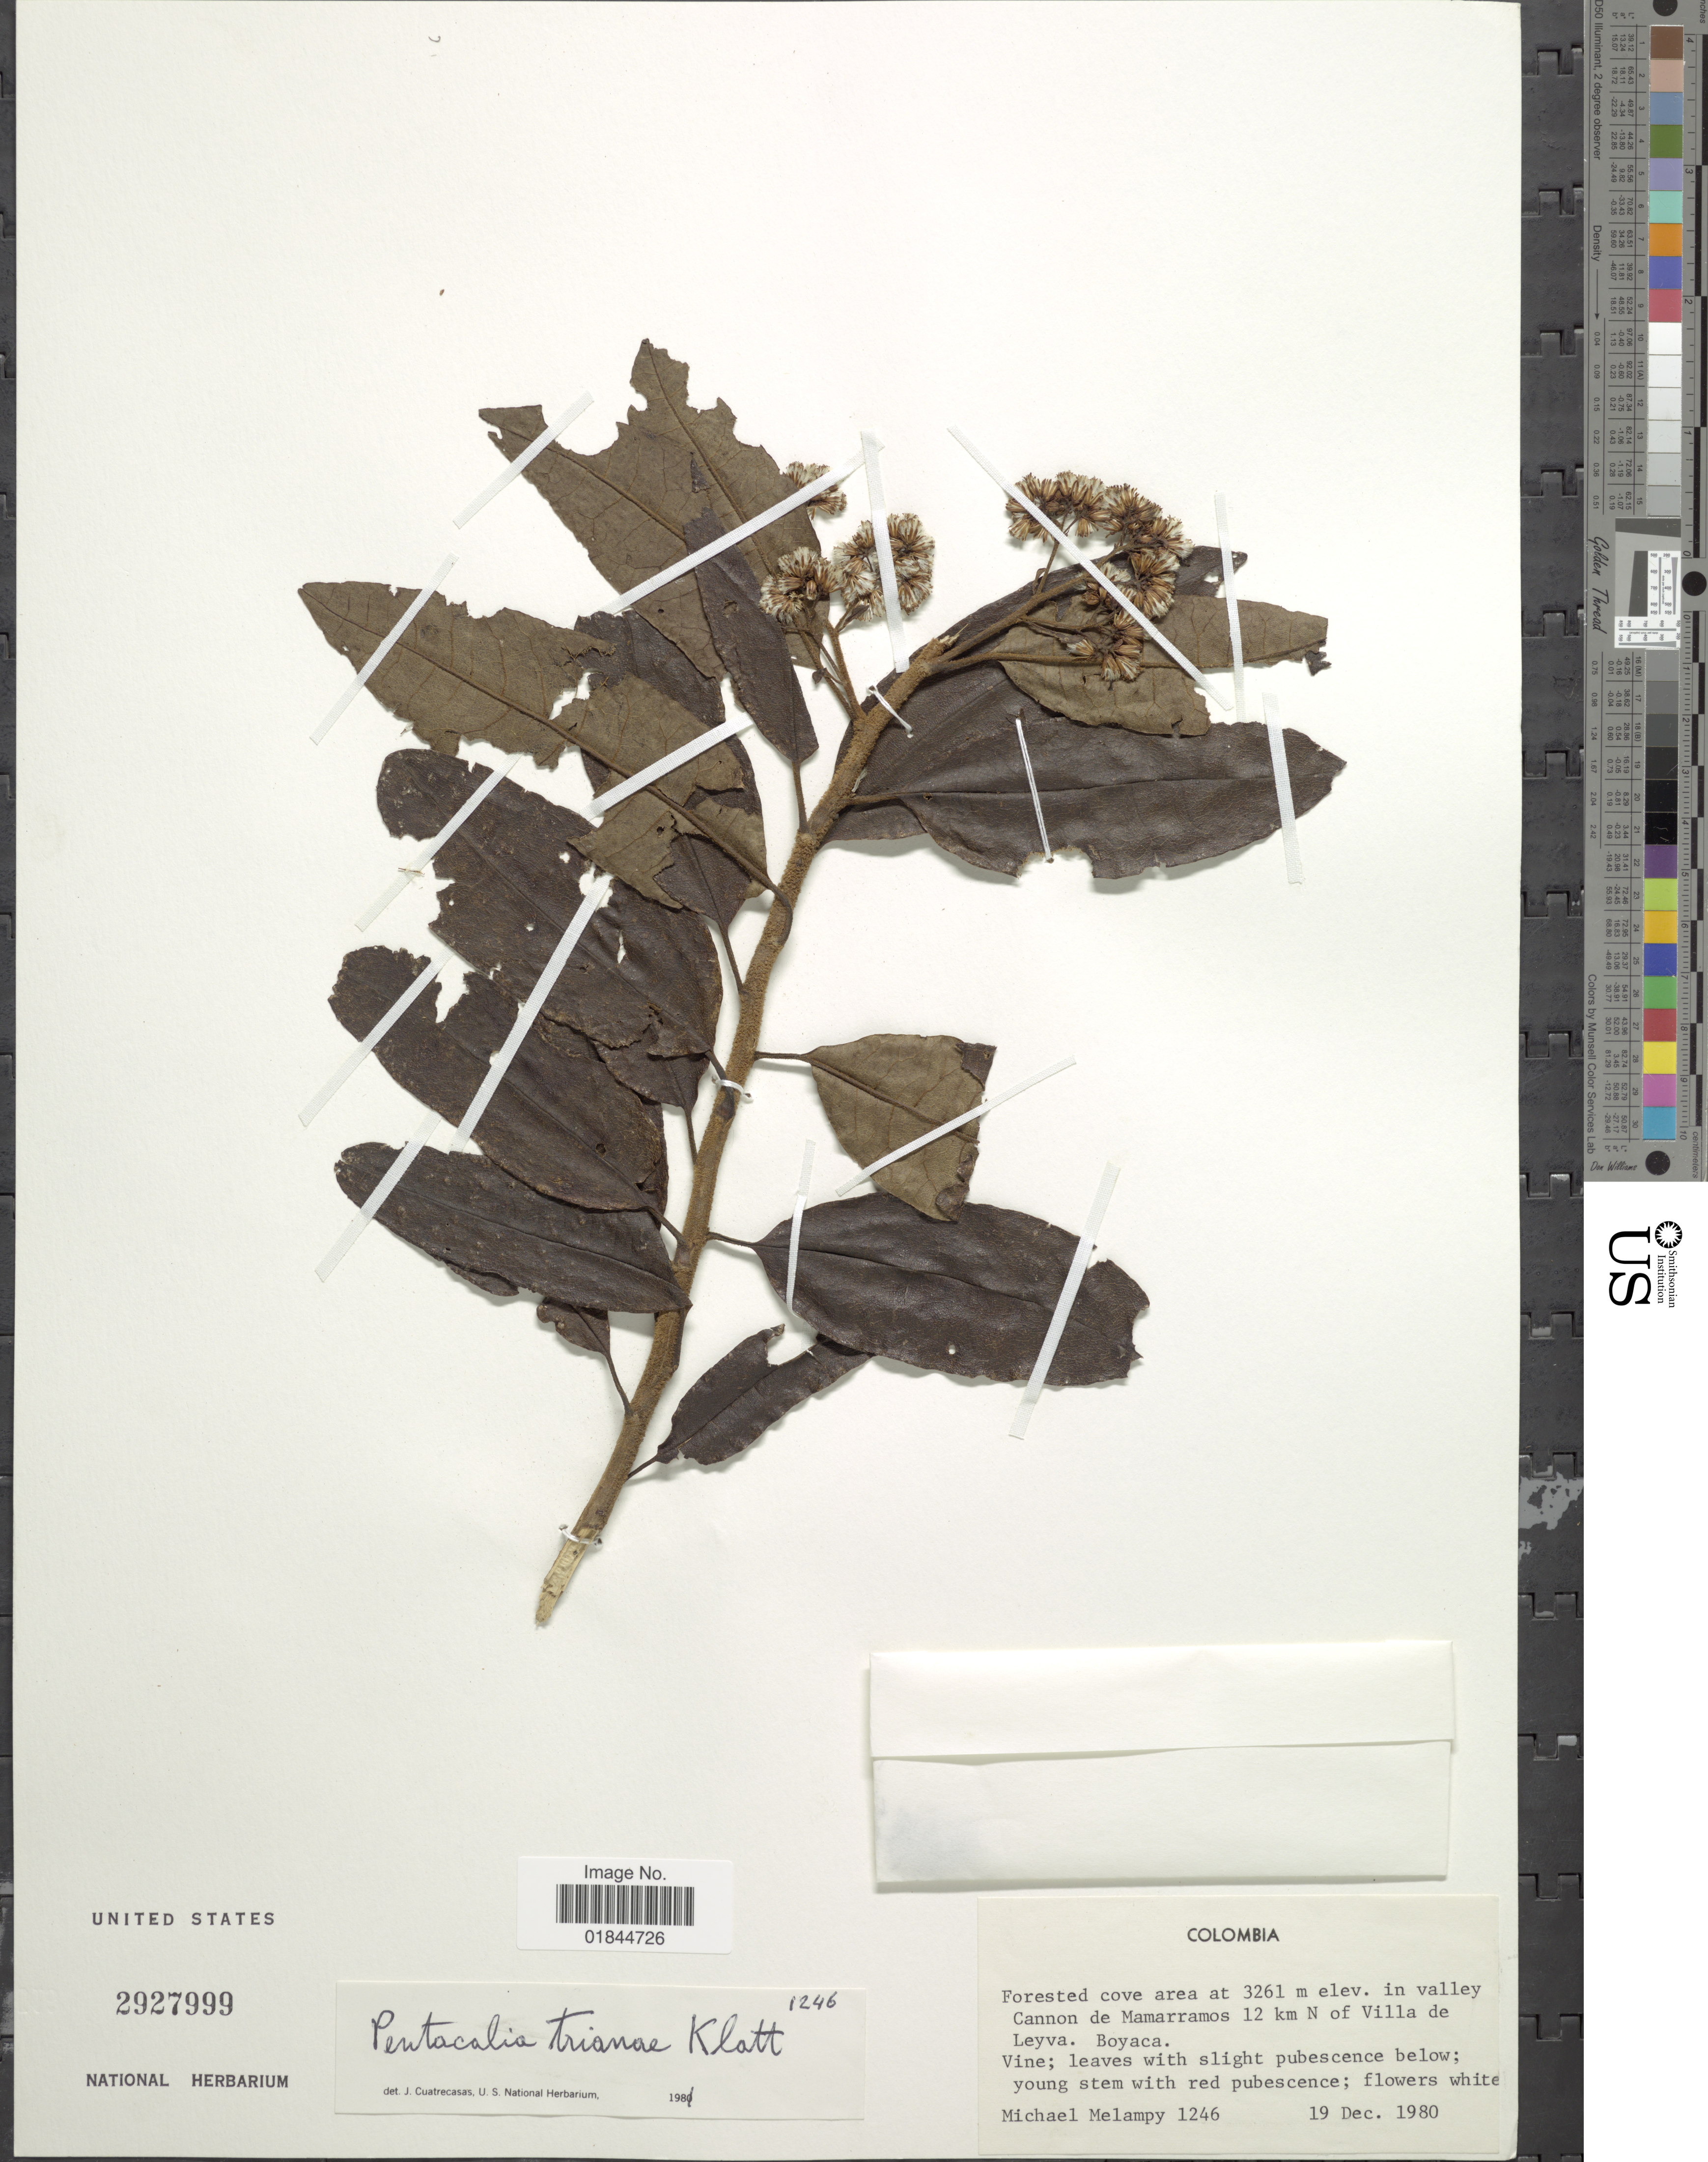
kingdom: Plantae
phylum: Tracheophyta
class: Magnoliopsida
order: Asterales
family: Asteraceae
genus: Pentacalia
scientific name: Pentacalia trianae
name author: (Klatt) Cuatrec.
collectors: M. Melampy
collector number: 1246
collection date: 1980-12-19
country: Colombia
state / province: Boyacá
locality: Forested cove area in valley Cannon de Mamrramos 12 km N of Villa de Leyva. Boyacá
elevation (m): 3261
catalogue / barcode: US 2927999